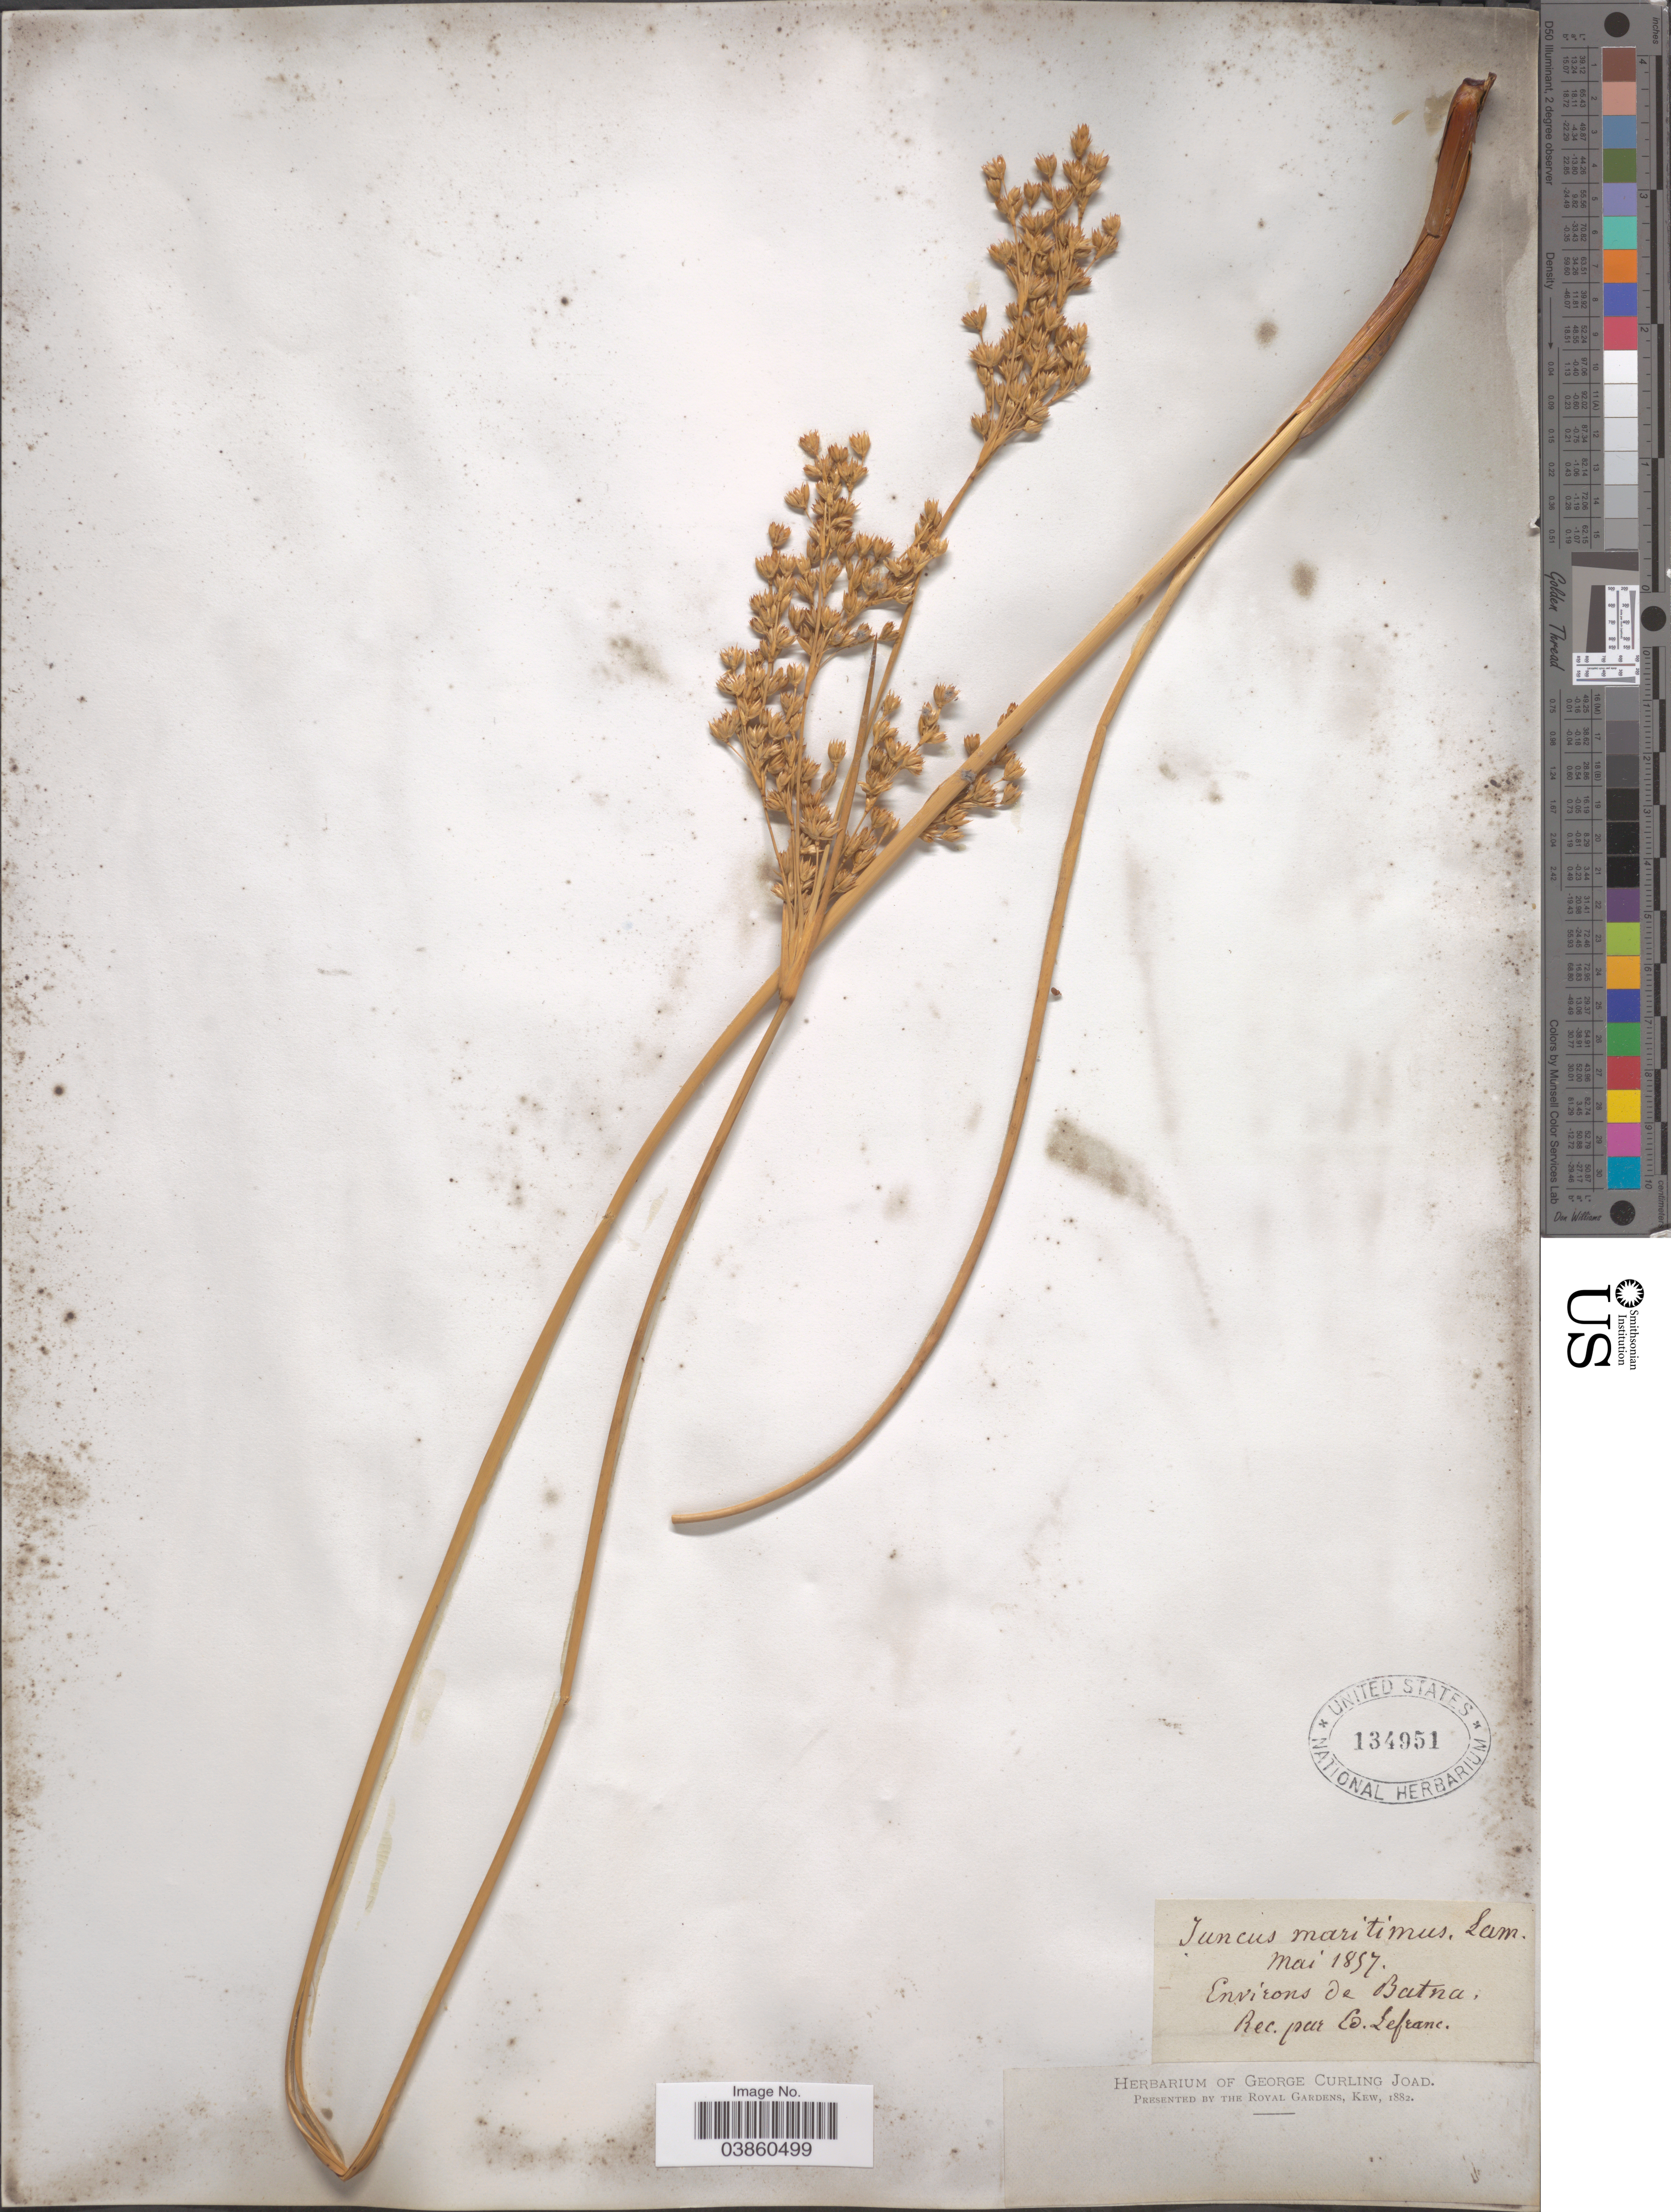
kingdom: Plantae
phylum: Tracheophyta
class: Liliopsida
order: Poales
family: Juncaceae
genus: Juncus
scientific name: Juncus maritimus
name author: Lam.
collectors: E. Lefranc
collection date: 1857-05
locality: Environs de Batna.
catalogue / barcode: US 134951